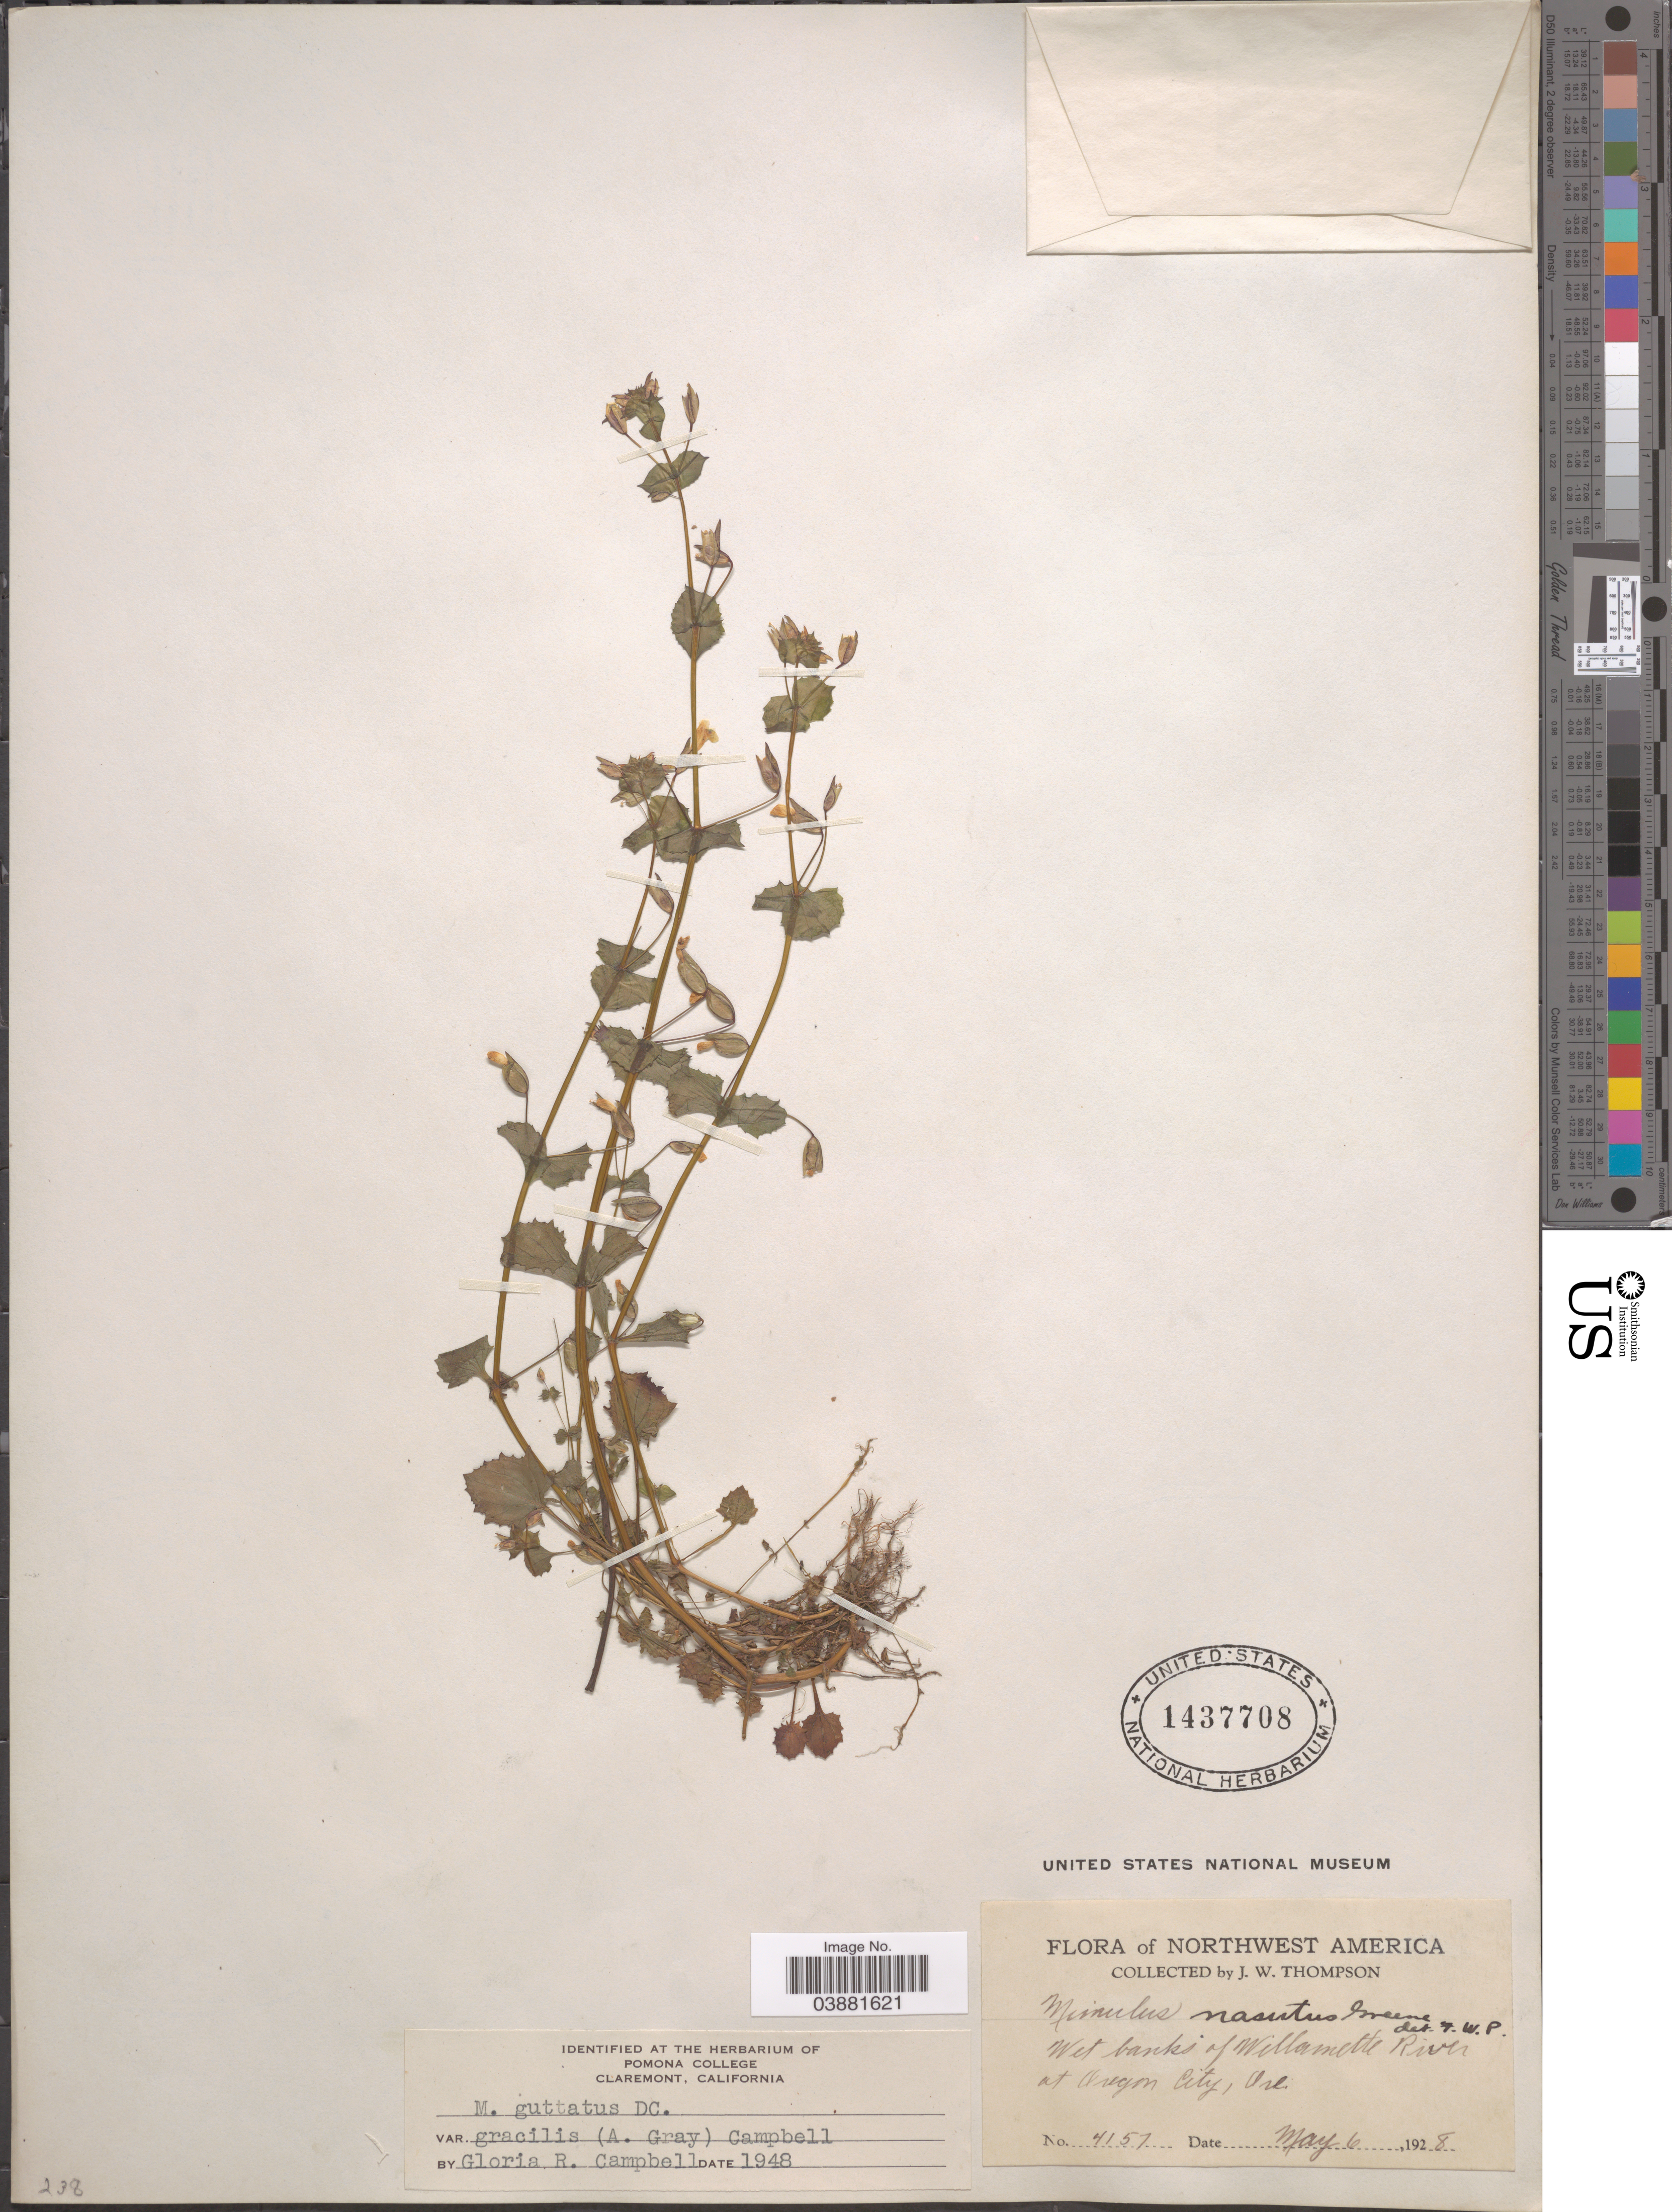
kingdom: Plantae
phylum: Tracheophyta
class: Magnoliopsida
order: Lamiales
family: Phrymaceae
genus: Mimulus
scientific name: Mimulus guttatus var. gracilis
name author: (A. Gray) G.R. Campb.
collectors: J. Thompson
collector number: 4157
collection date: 1928-05-06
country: United States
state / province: Oregon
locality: Wet banks of Willamette River at Oregon City.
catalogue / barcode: US 1437708